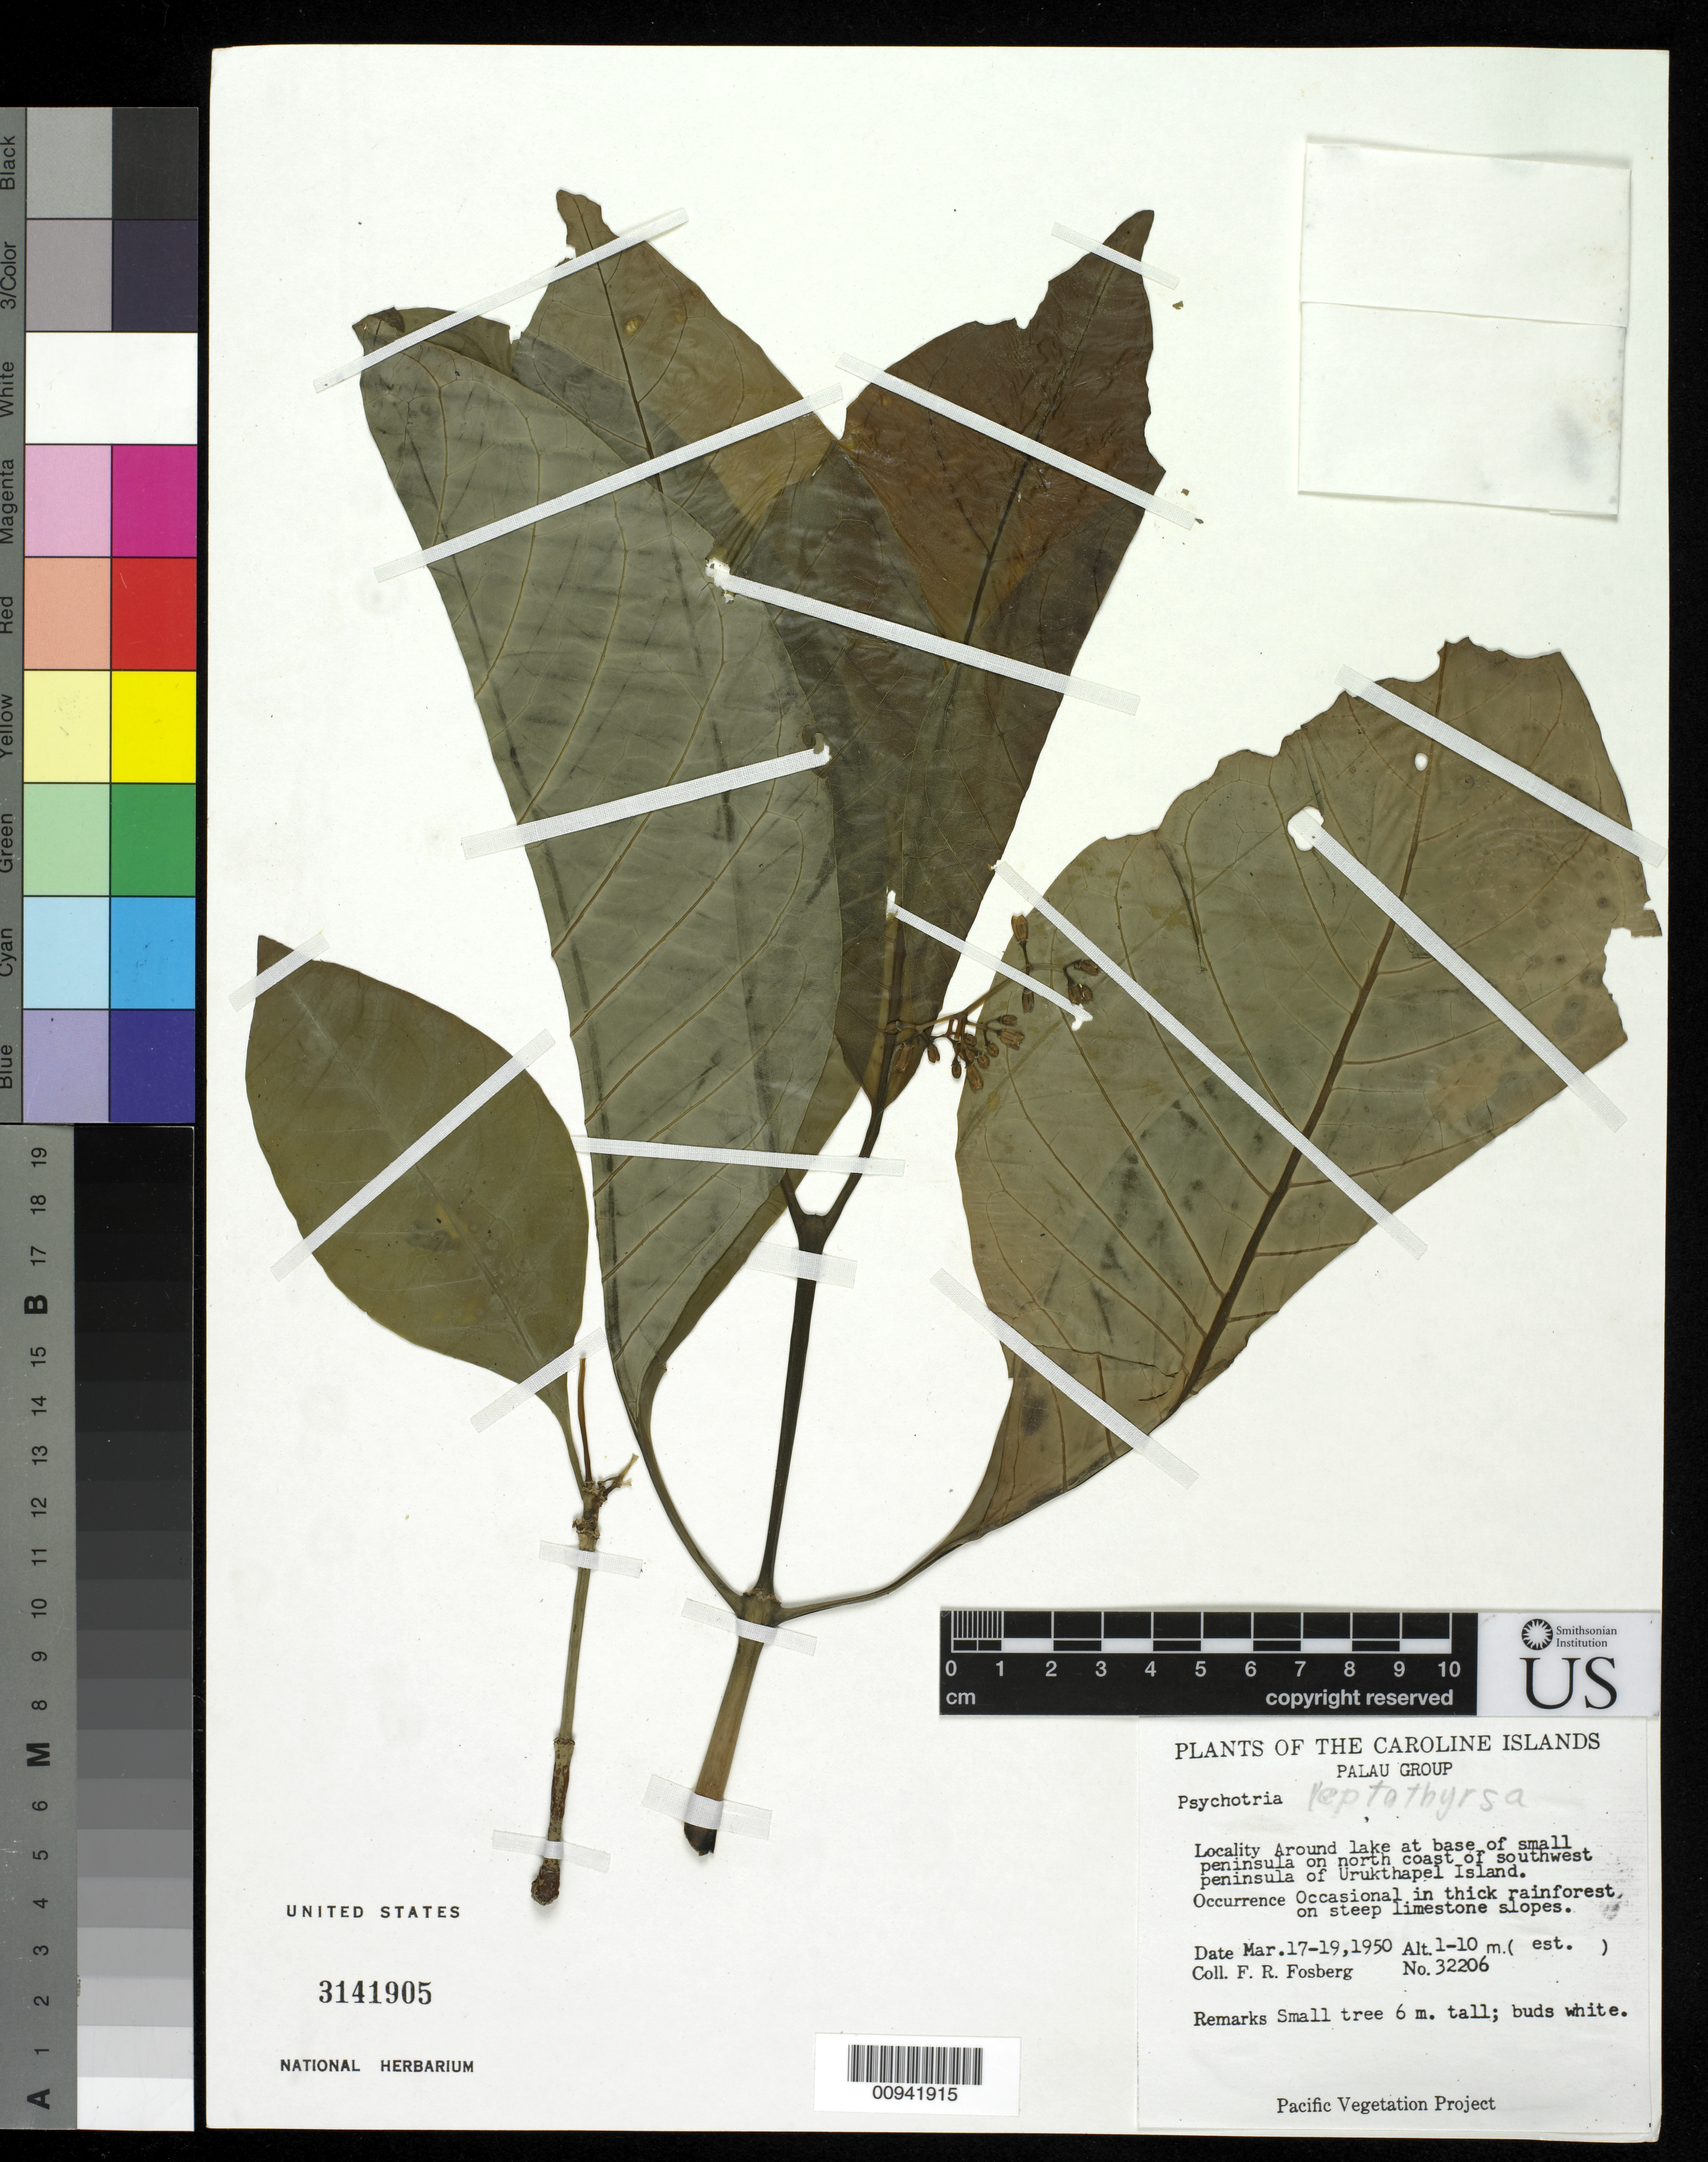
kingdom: Plantae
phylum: Tracheophyta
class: Magnoliopsida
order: Gentianales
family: Rubiaceae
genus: Psychotria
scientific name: Psychotria leptothyrsa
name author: Miq.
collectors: F. R. Fosberg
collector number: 32206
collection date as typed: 17 Mar 1950 to 19 Mar 1950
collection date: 1950-03-17/1950-03-19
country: Palau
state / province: Koror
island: Ngeruktabel [Urukthapel]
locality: Around lake at base of small peninsula on north coast of southwest peninsula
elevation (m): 1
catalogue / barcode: US 3141905